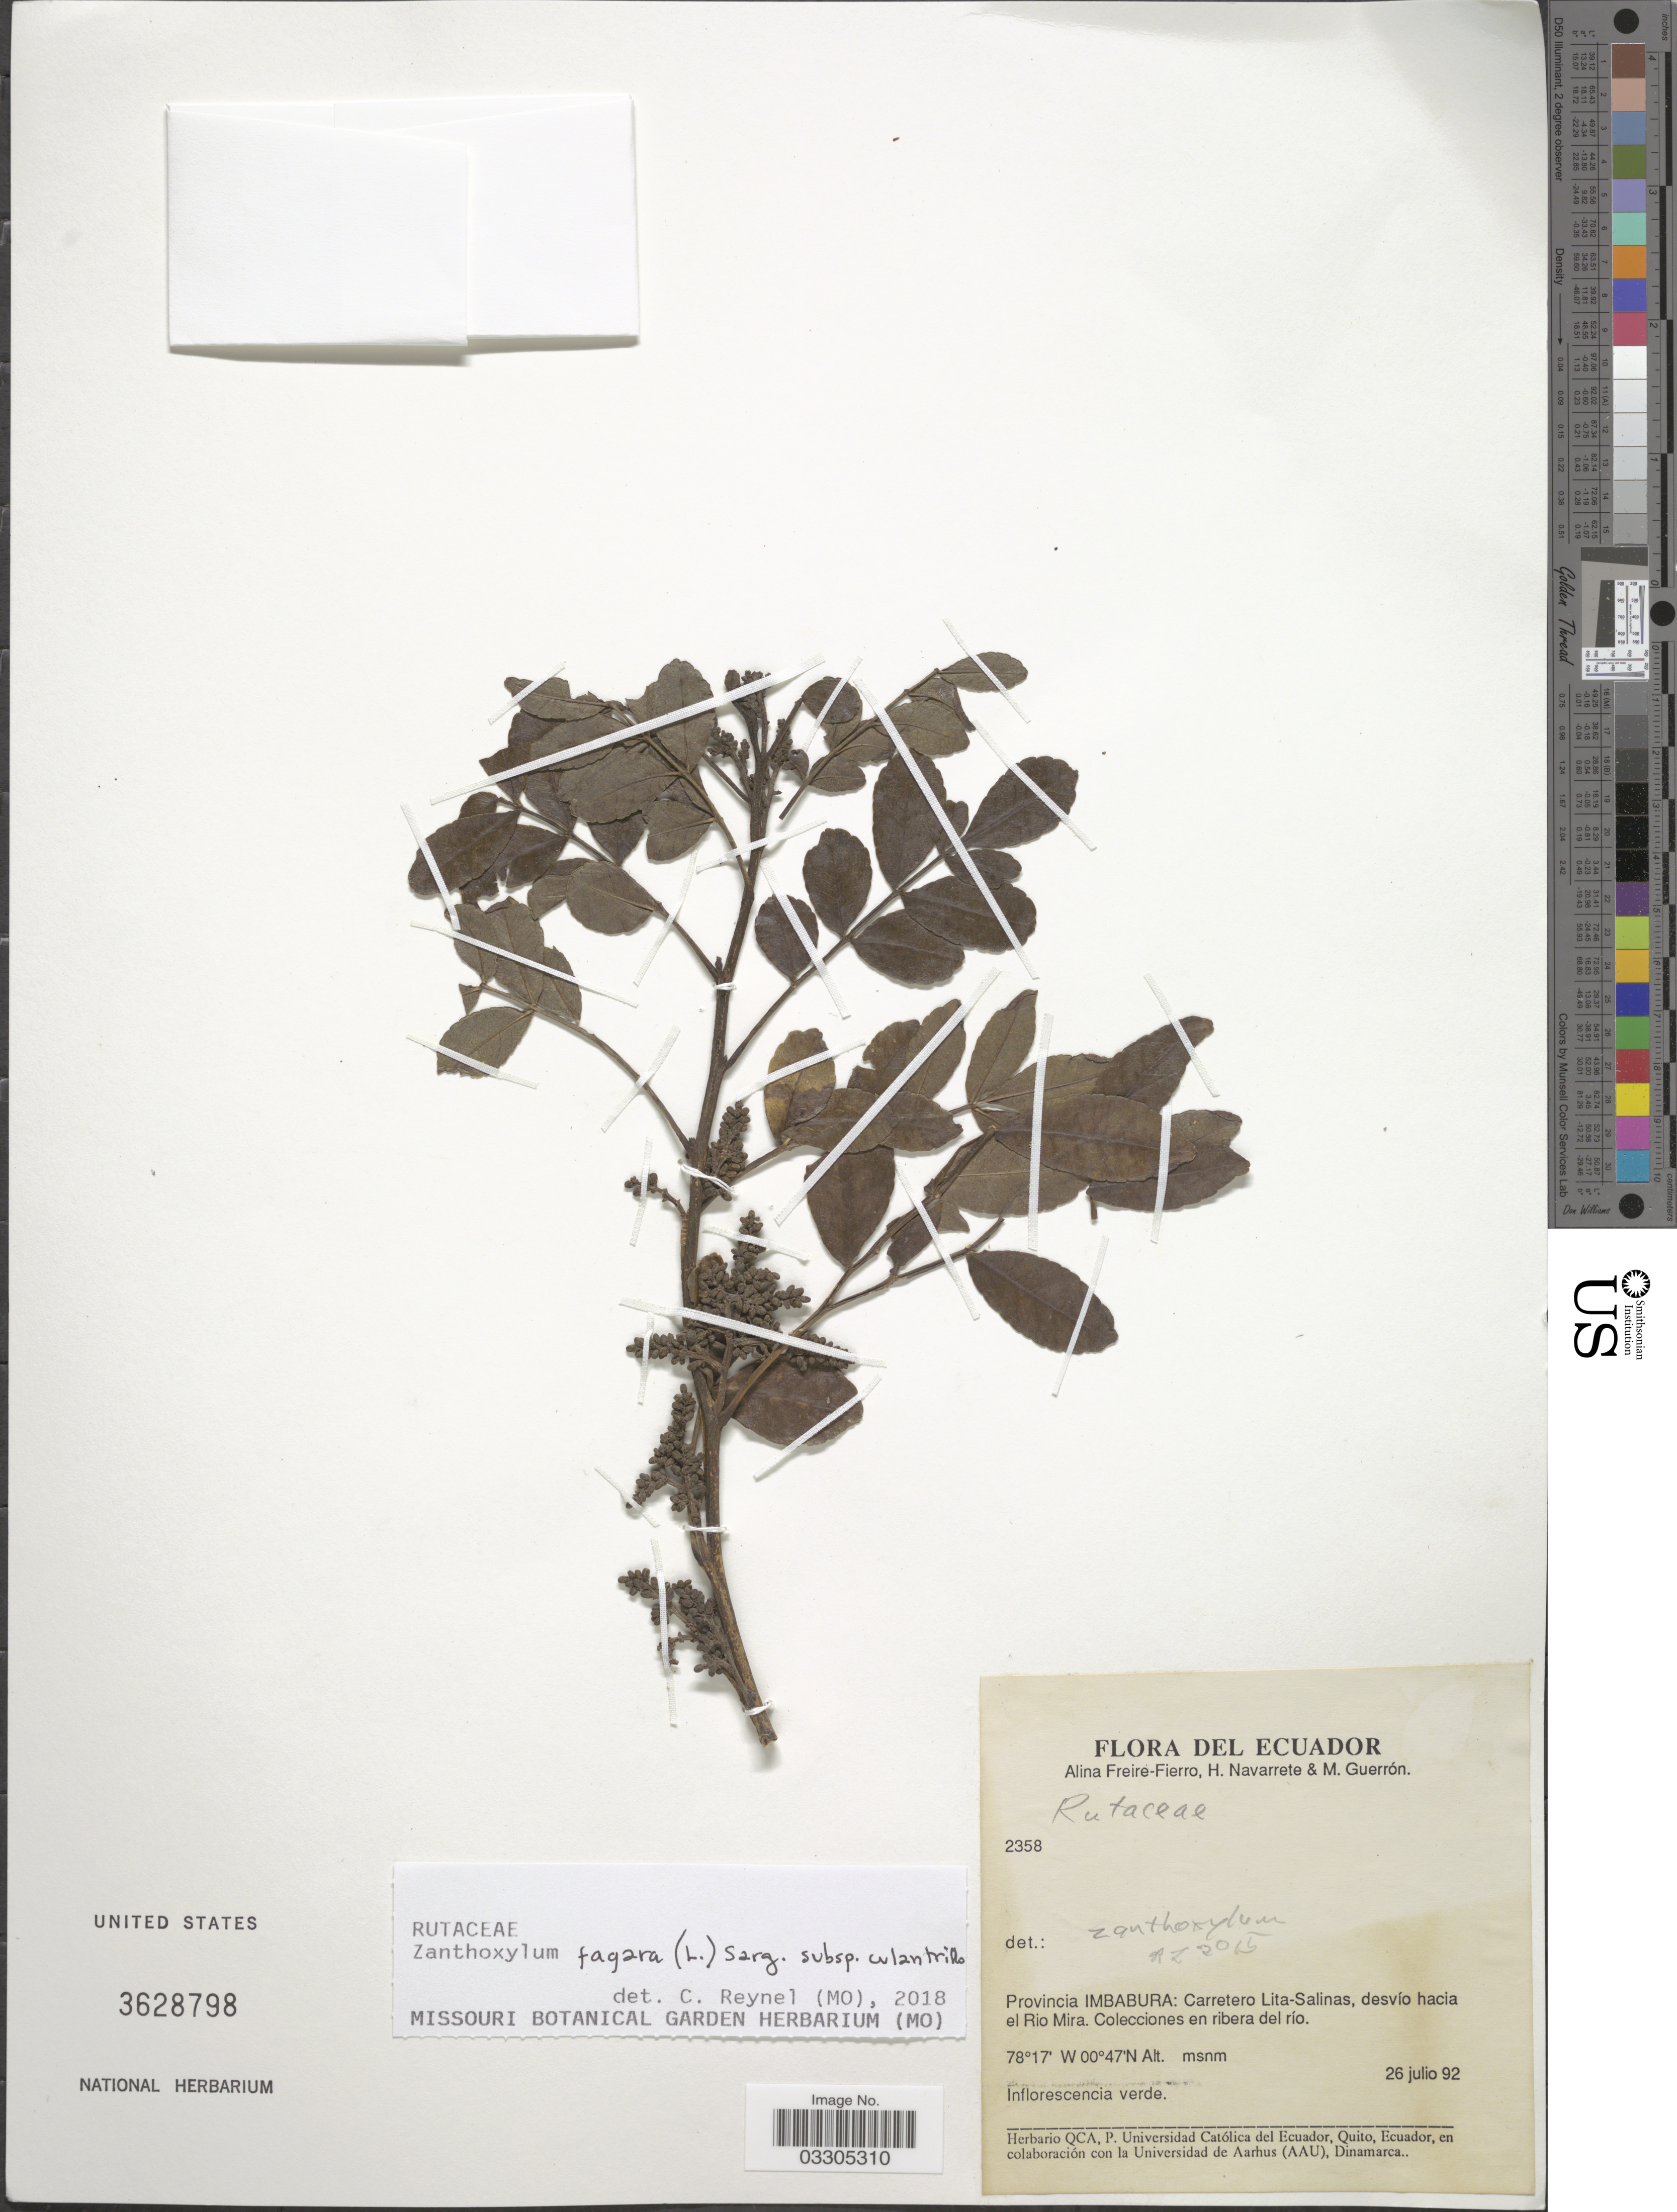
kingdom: Plantae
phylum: Tracheophyta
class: Magnoliopsida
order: Sapindales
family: Rutaceae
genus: Zanthoxylum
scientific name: Zanthoxylum fagara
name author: (L.) Sarg.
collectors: A. Freire-Fierro, H. Navarrete & M. Guerron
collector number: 2358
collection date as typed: Transcribed d/m/y: 26/7/92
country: Ecuador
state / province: Imbabura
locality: Carretero Lita-Salinas, desvío hacia el Rio Mira.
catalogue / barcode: US 3628798